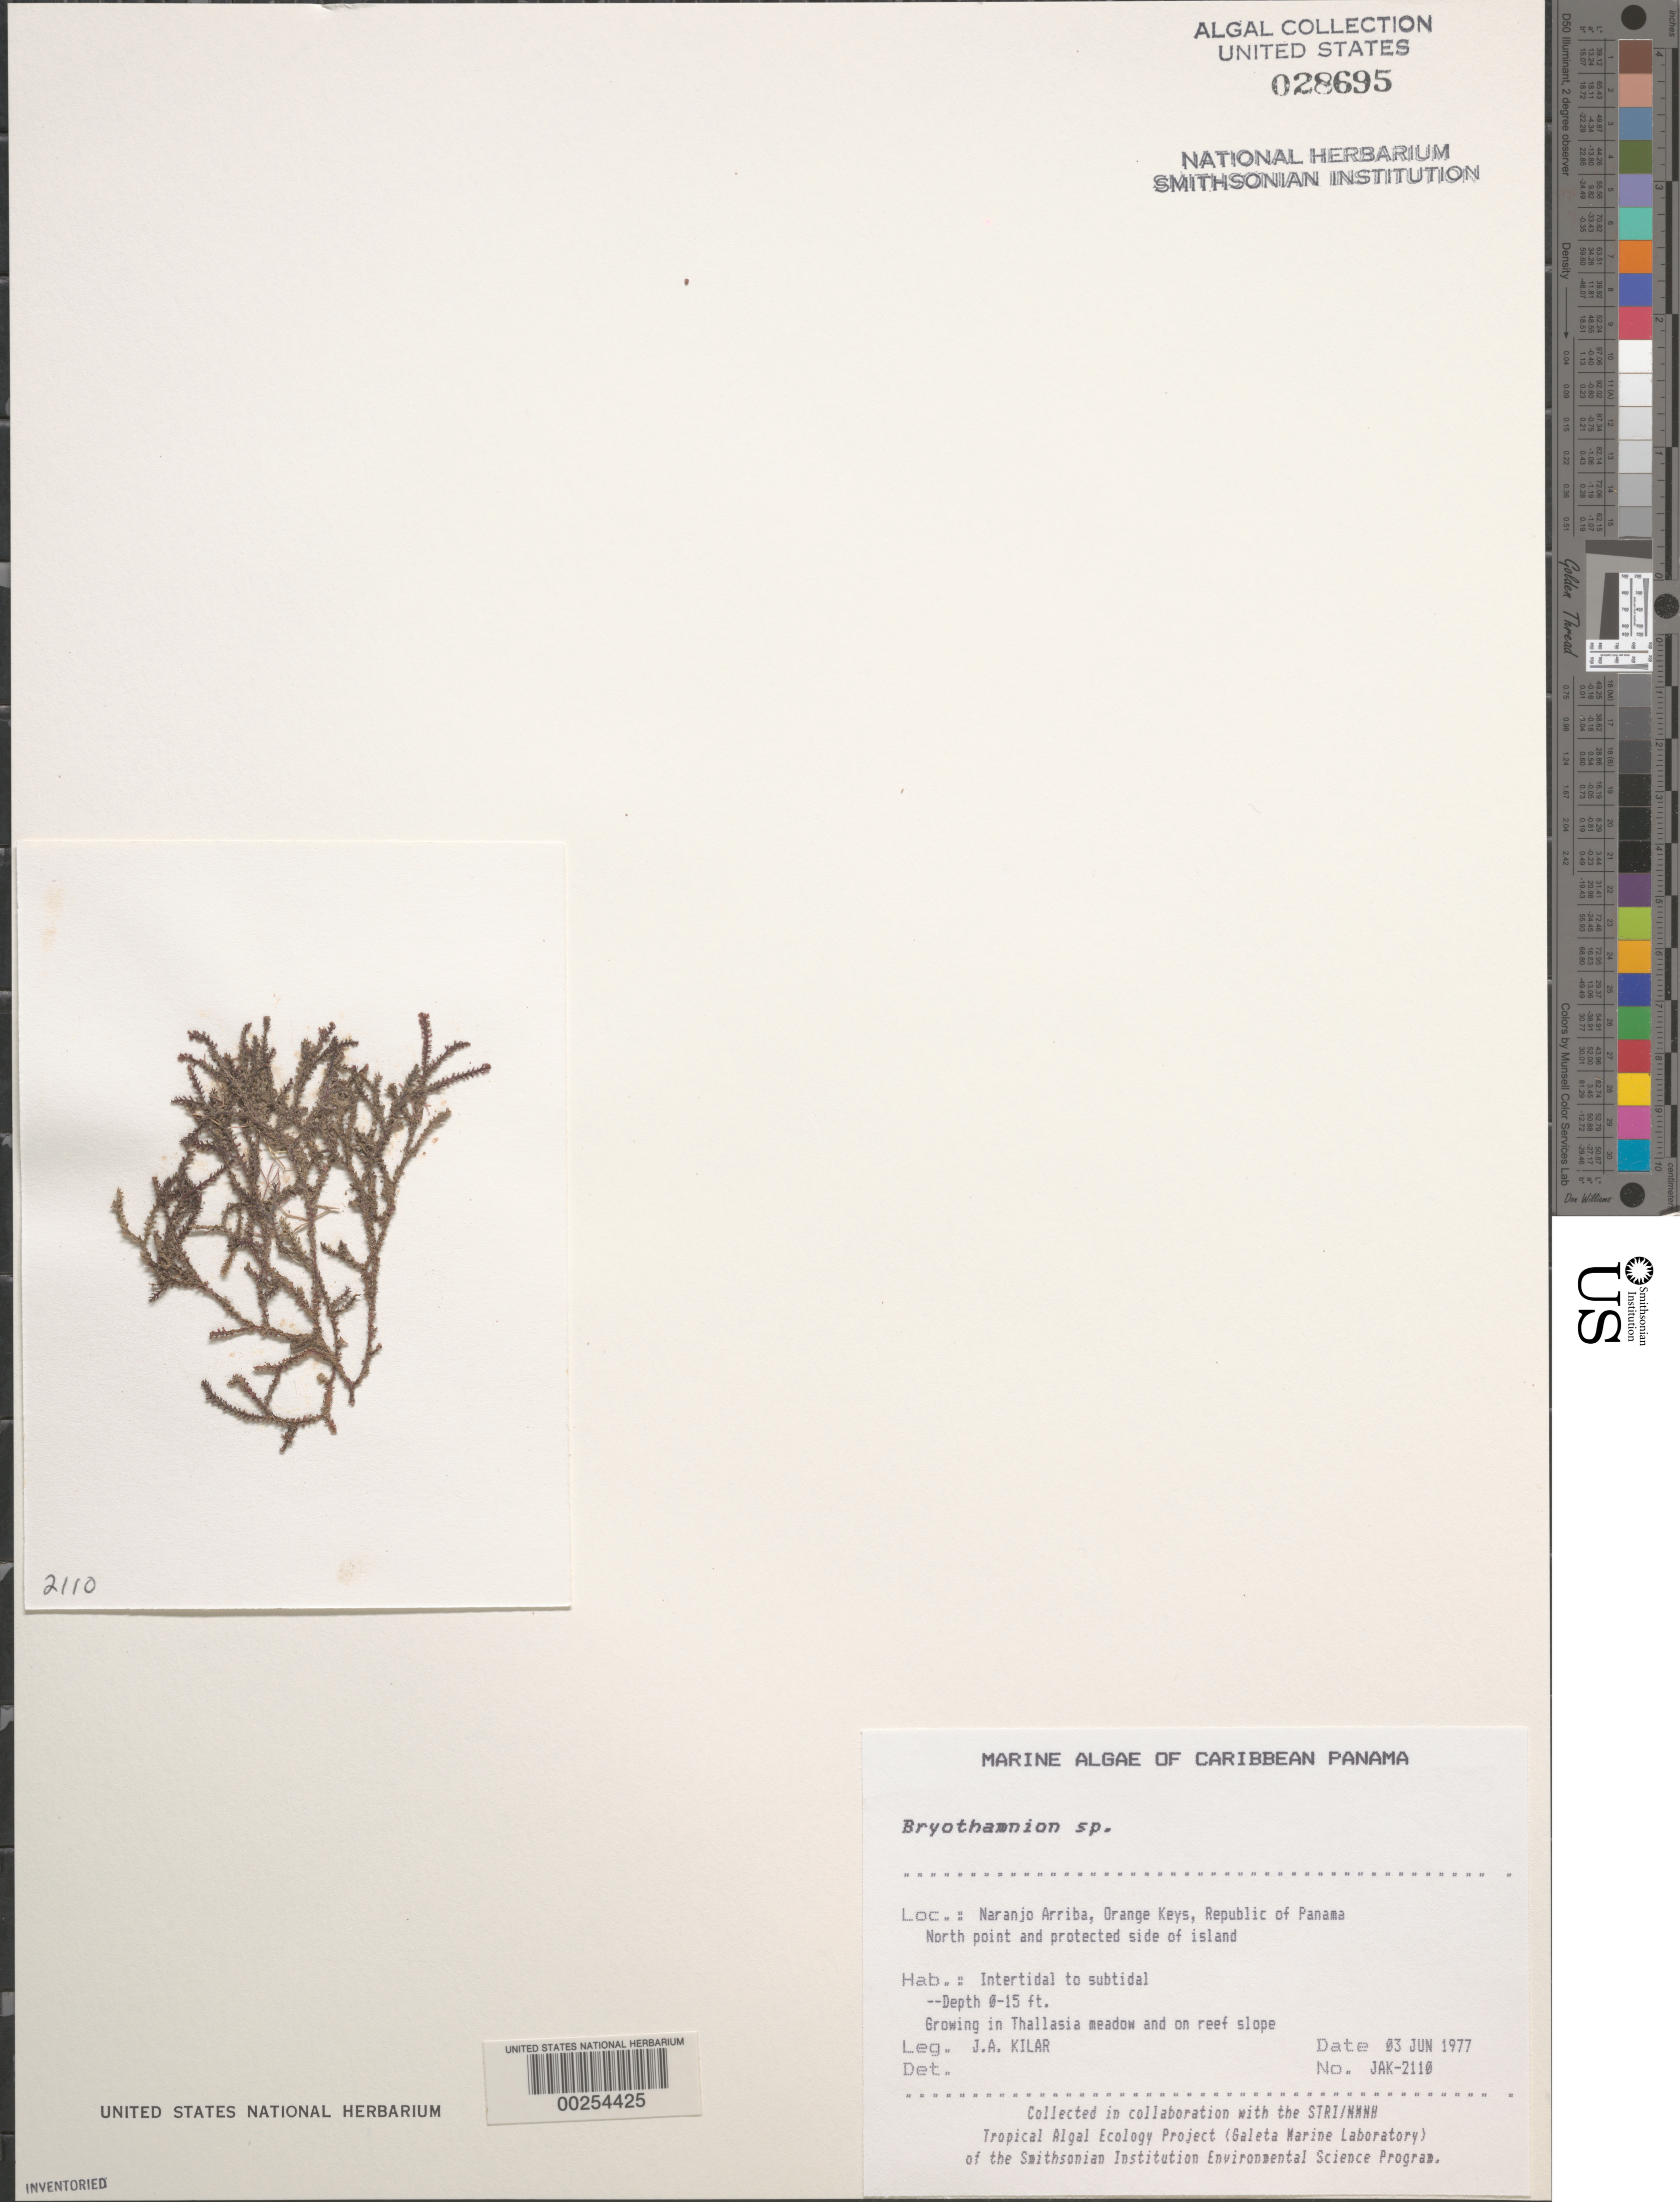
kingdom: Plantae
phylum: Rhodophyta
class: Florideophyceae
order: Ceramiales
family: Rhodomelaceae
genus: Bryothamnion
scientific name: Bryothamnion sp.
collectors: J. A. Kilar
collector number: JAK-2110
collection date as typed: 03 Jun 1979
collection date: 1979-06-03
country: Panama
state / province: Colón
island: Naranjo Arriba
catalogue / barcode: US 28695